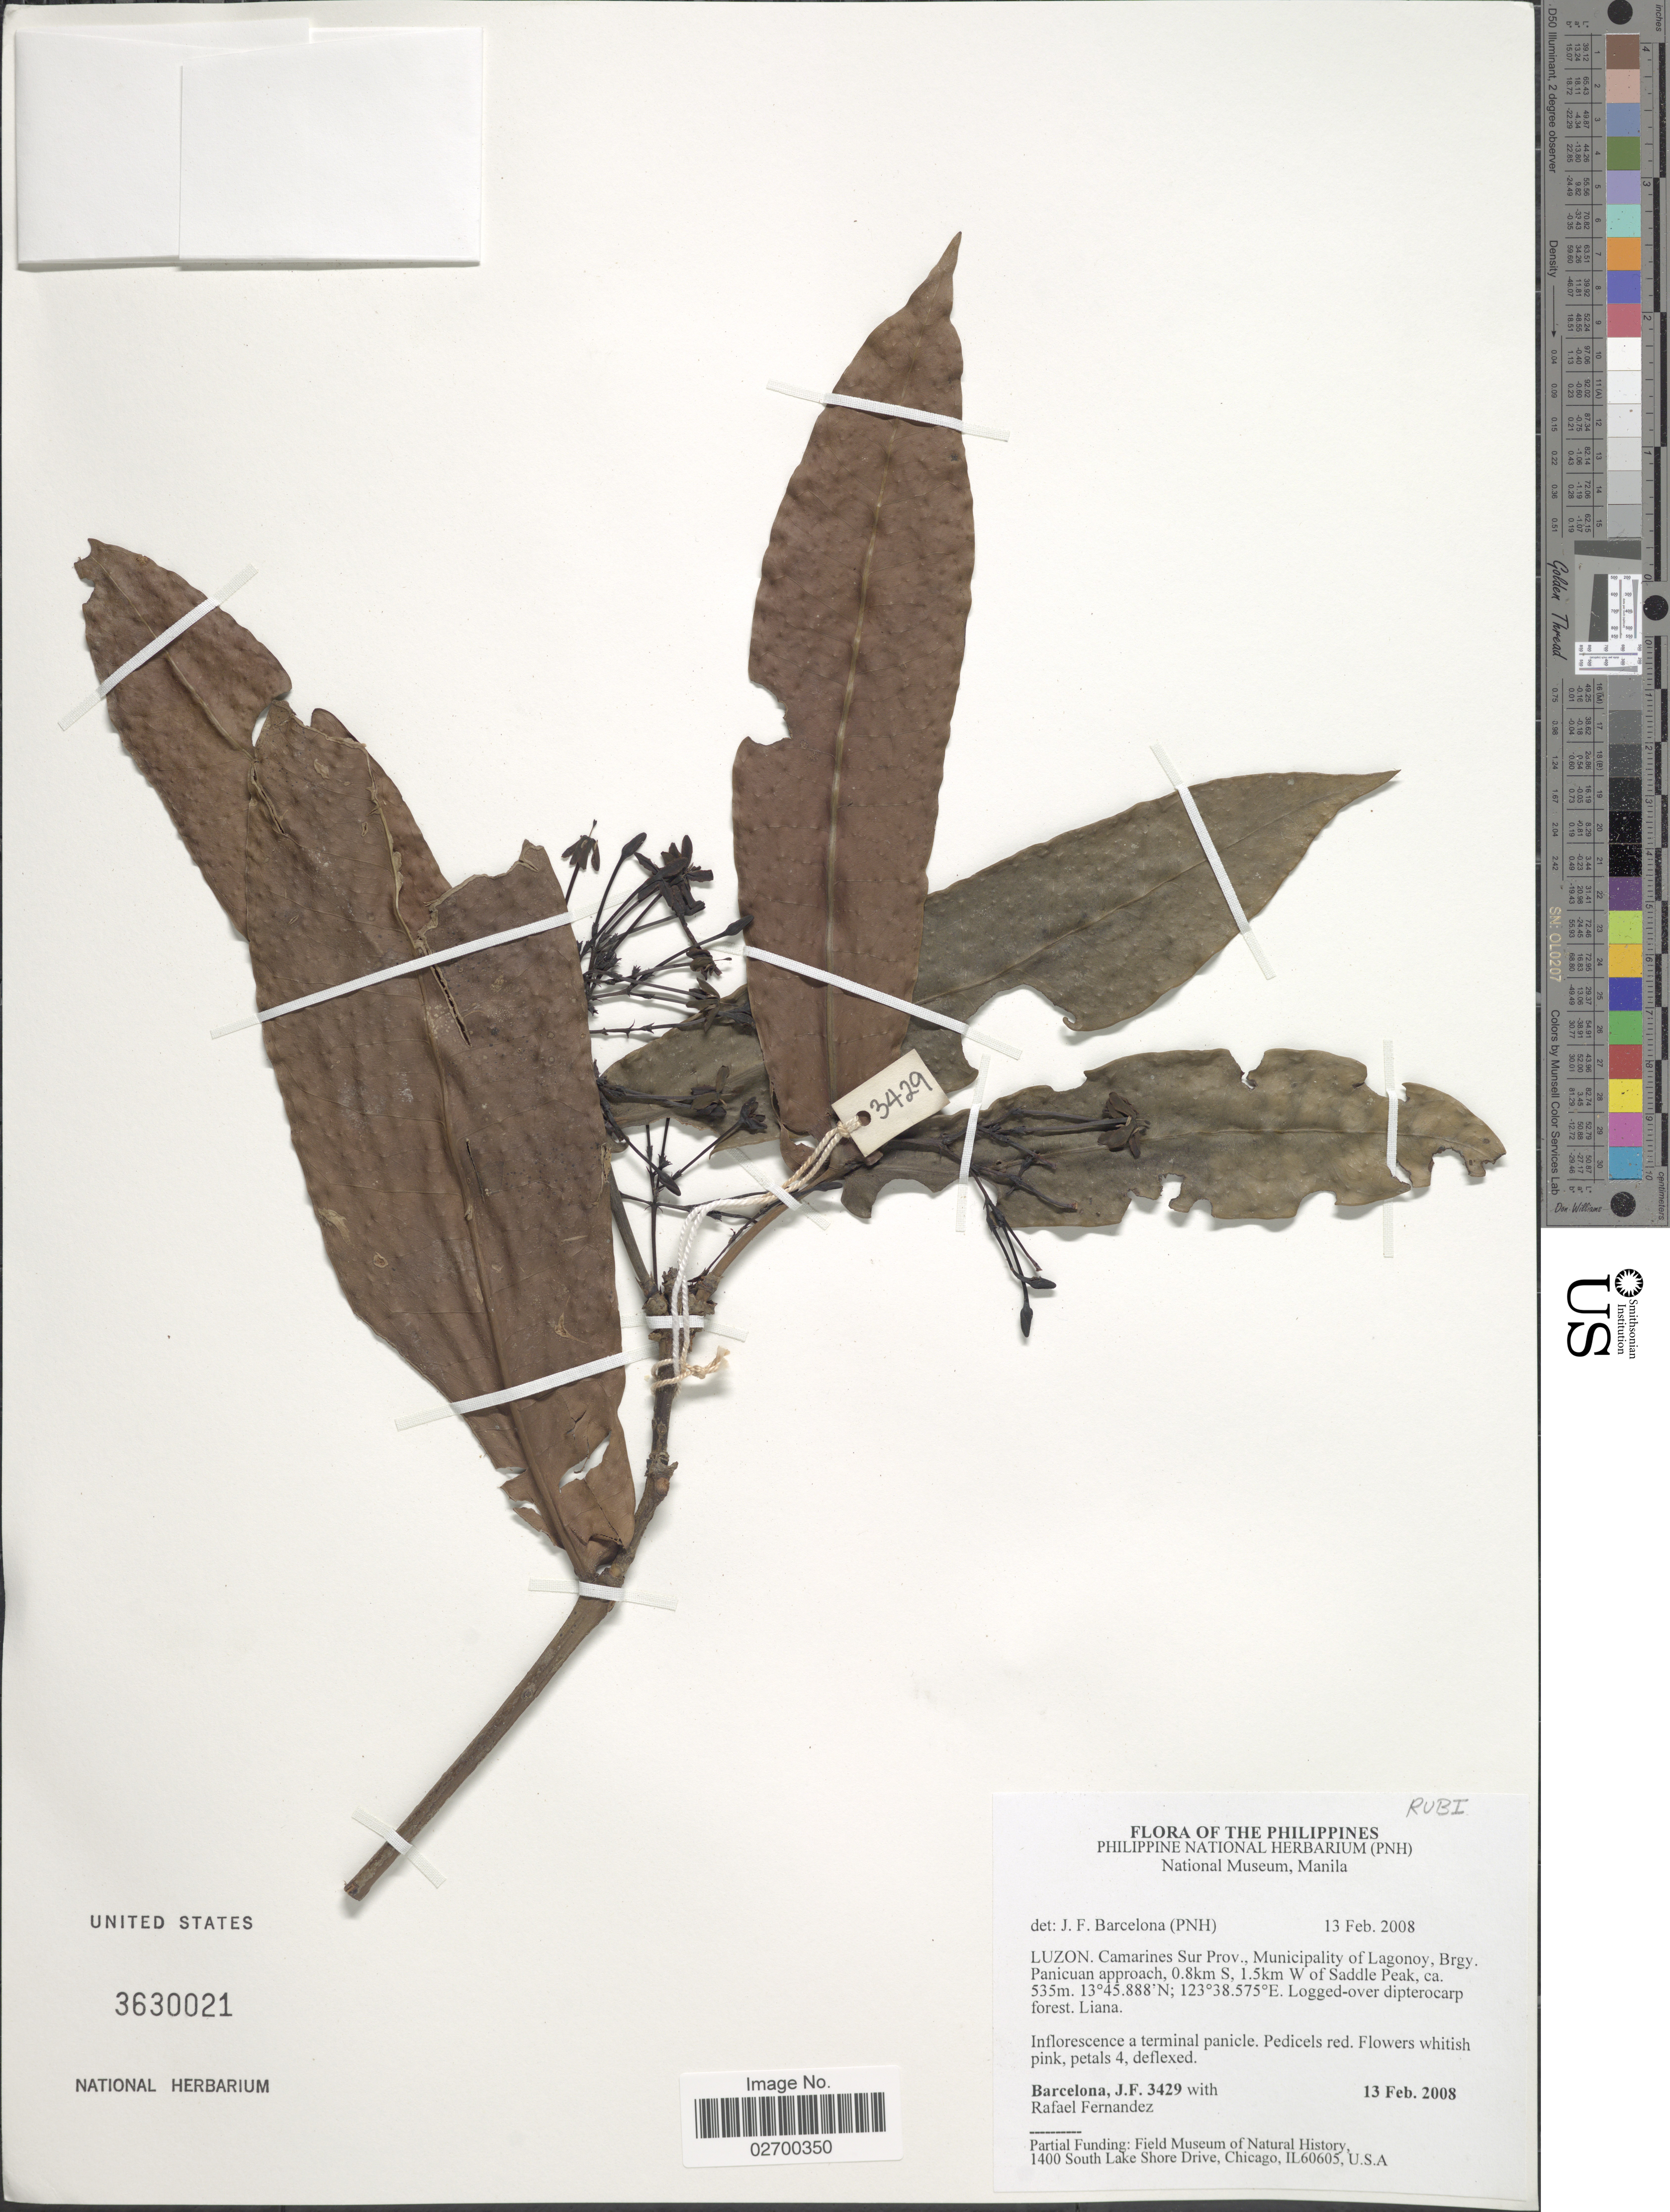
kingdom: Plantae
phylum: Tracheophyta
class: Magnoliopsida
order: Gentianales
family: Rubiaceae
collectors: J. F. Barcelona & R. Fernandez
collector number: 3429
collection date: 2008-02-13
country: Philippines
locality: Luzon. Camarines Sur Prov., Municipality of Lagonoy, Brgy. Panicuan approach, 0.8km S, 1.5km W of Saddle Peak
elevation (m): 535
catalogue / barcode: US 3630021